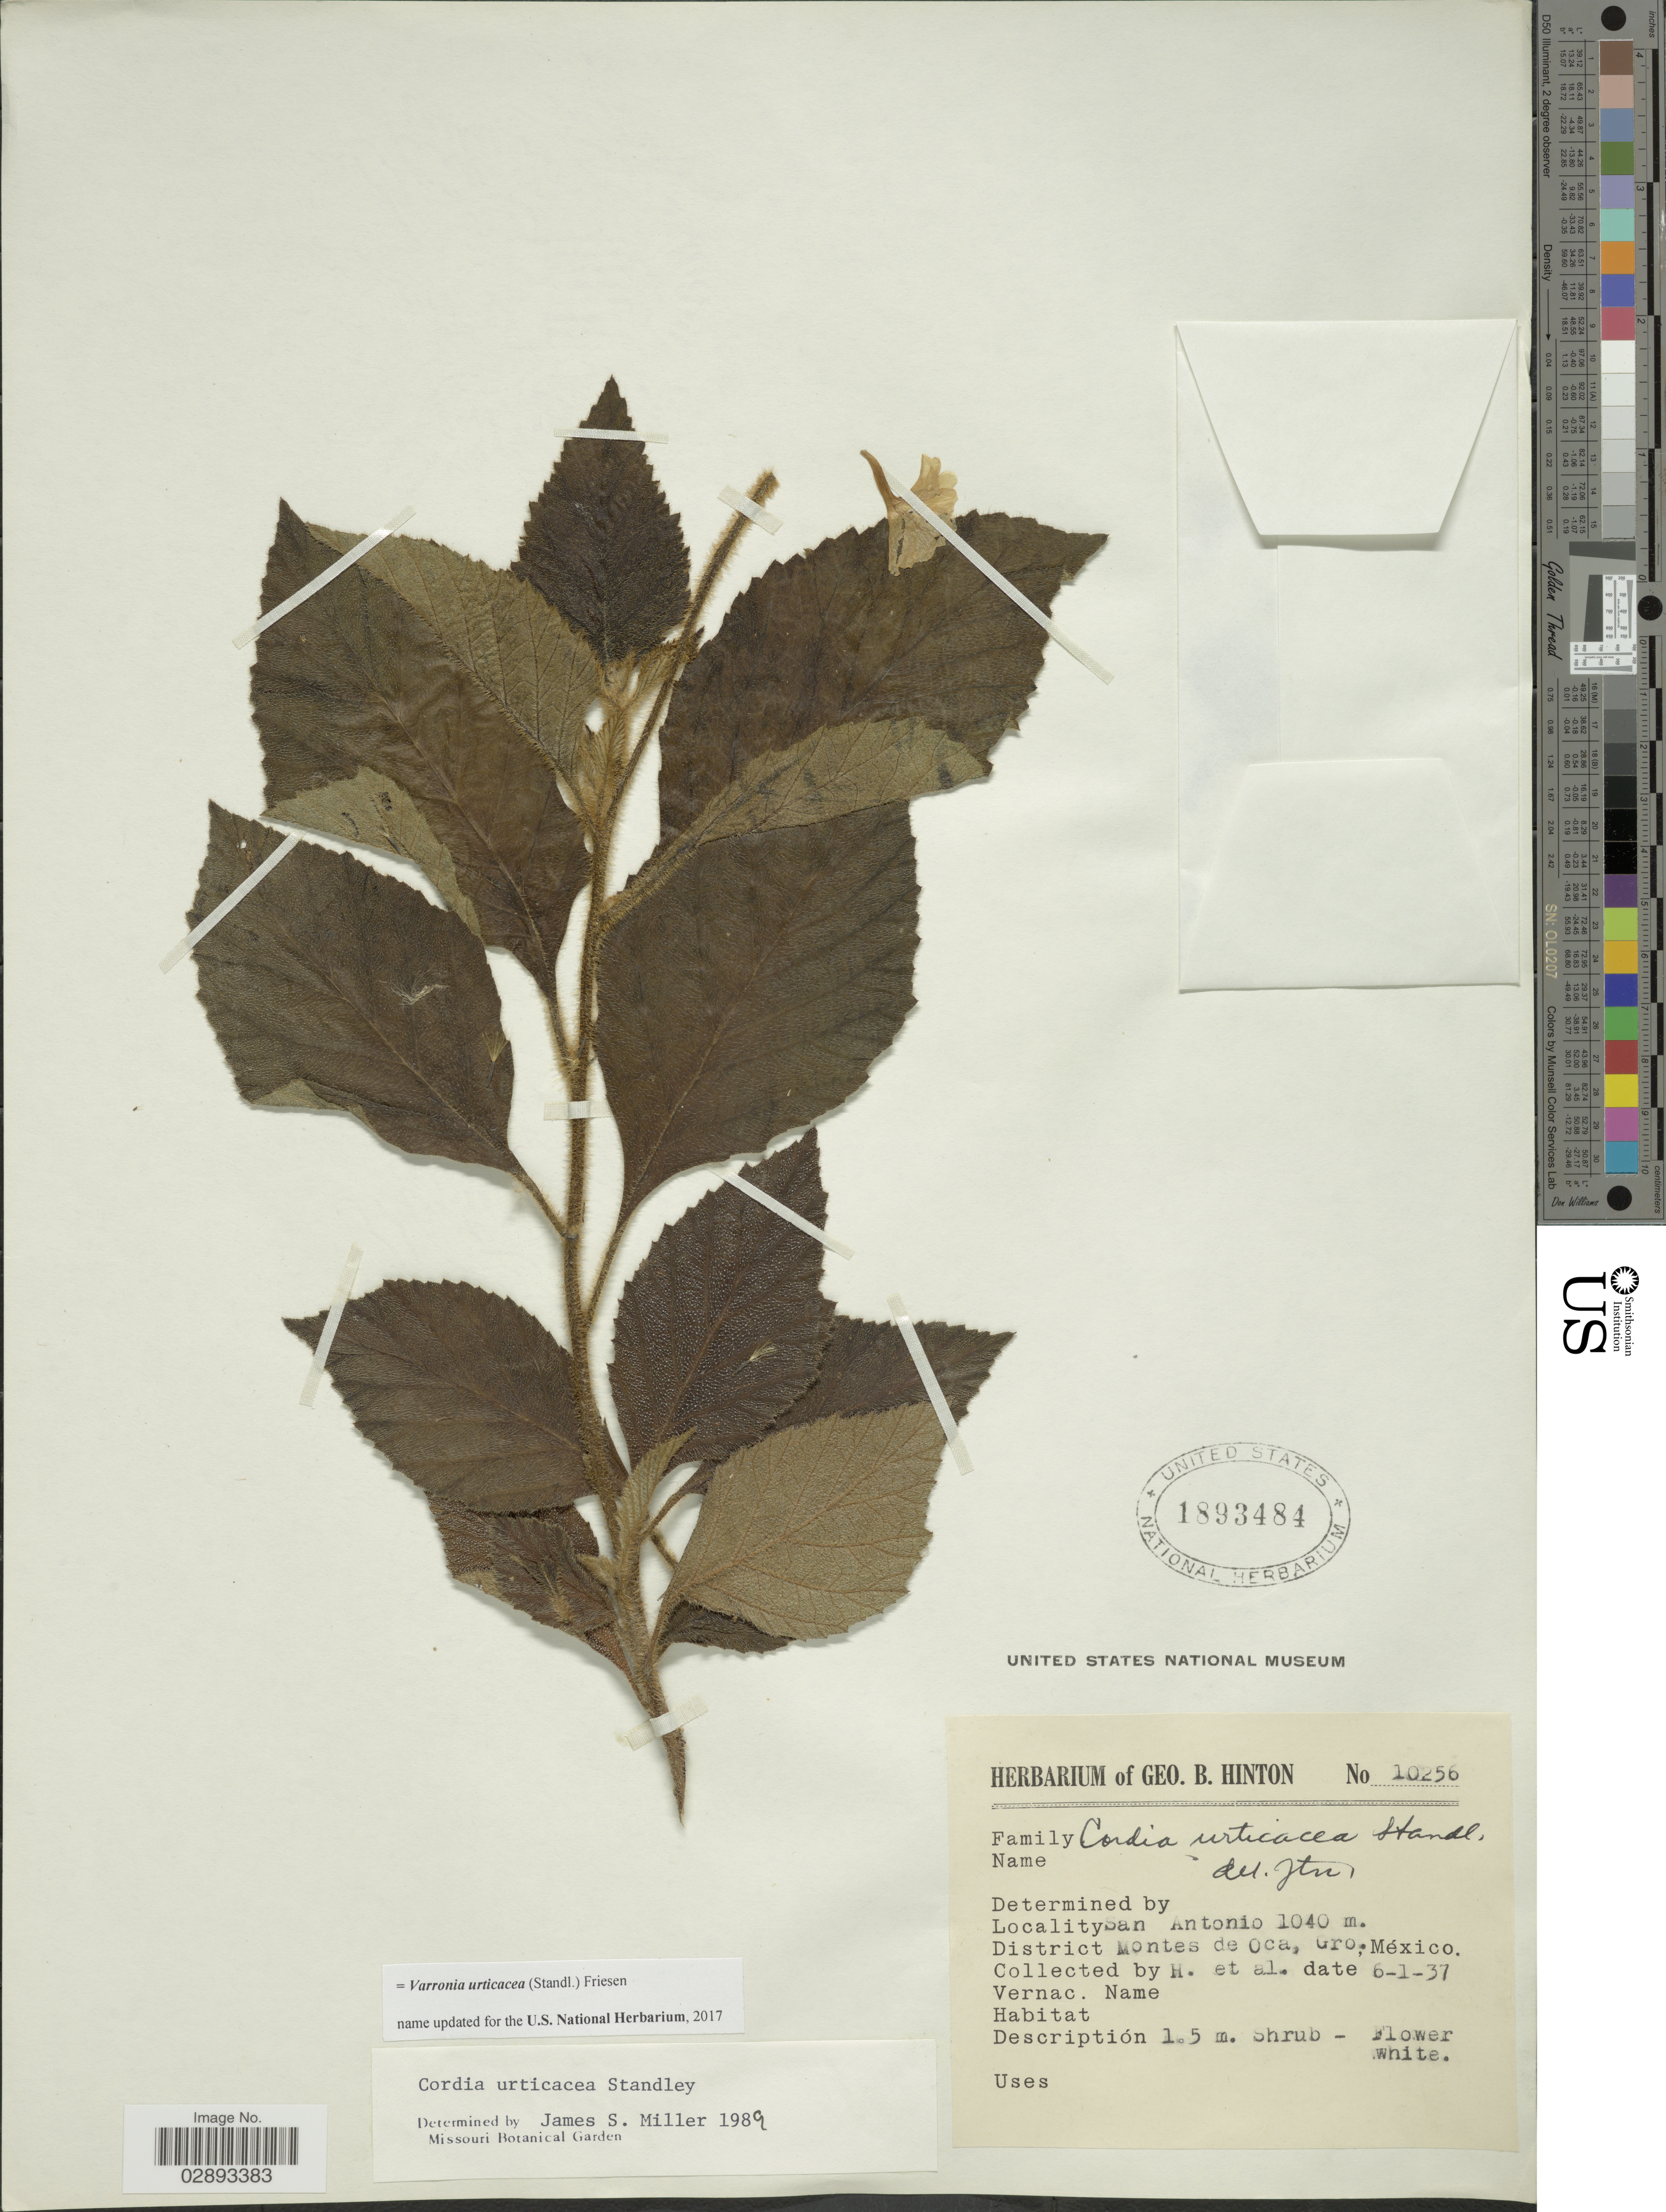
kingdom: Plantae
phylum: Tracheophyta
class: Magnoliopsida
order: Boraginales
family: Cordiaceae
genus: Varronia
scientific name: Varronia urticacea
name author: (Standl.) Friesen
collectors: G. B. Hinton & et al.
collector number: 10256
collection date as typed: Transcribed d/m/y: 6/1/37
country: Mexico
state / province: Guerrero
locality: Antonio, District Montes de Oca, Gro., México.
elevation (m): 1040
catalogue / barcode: US 1893484